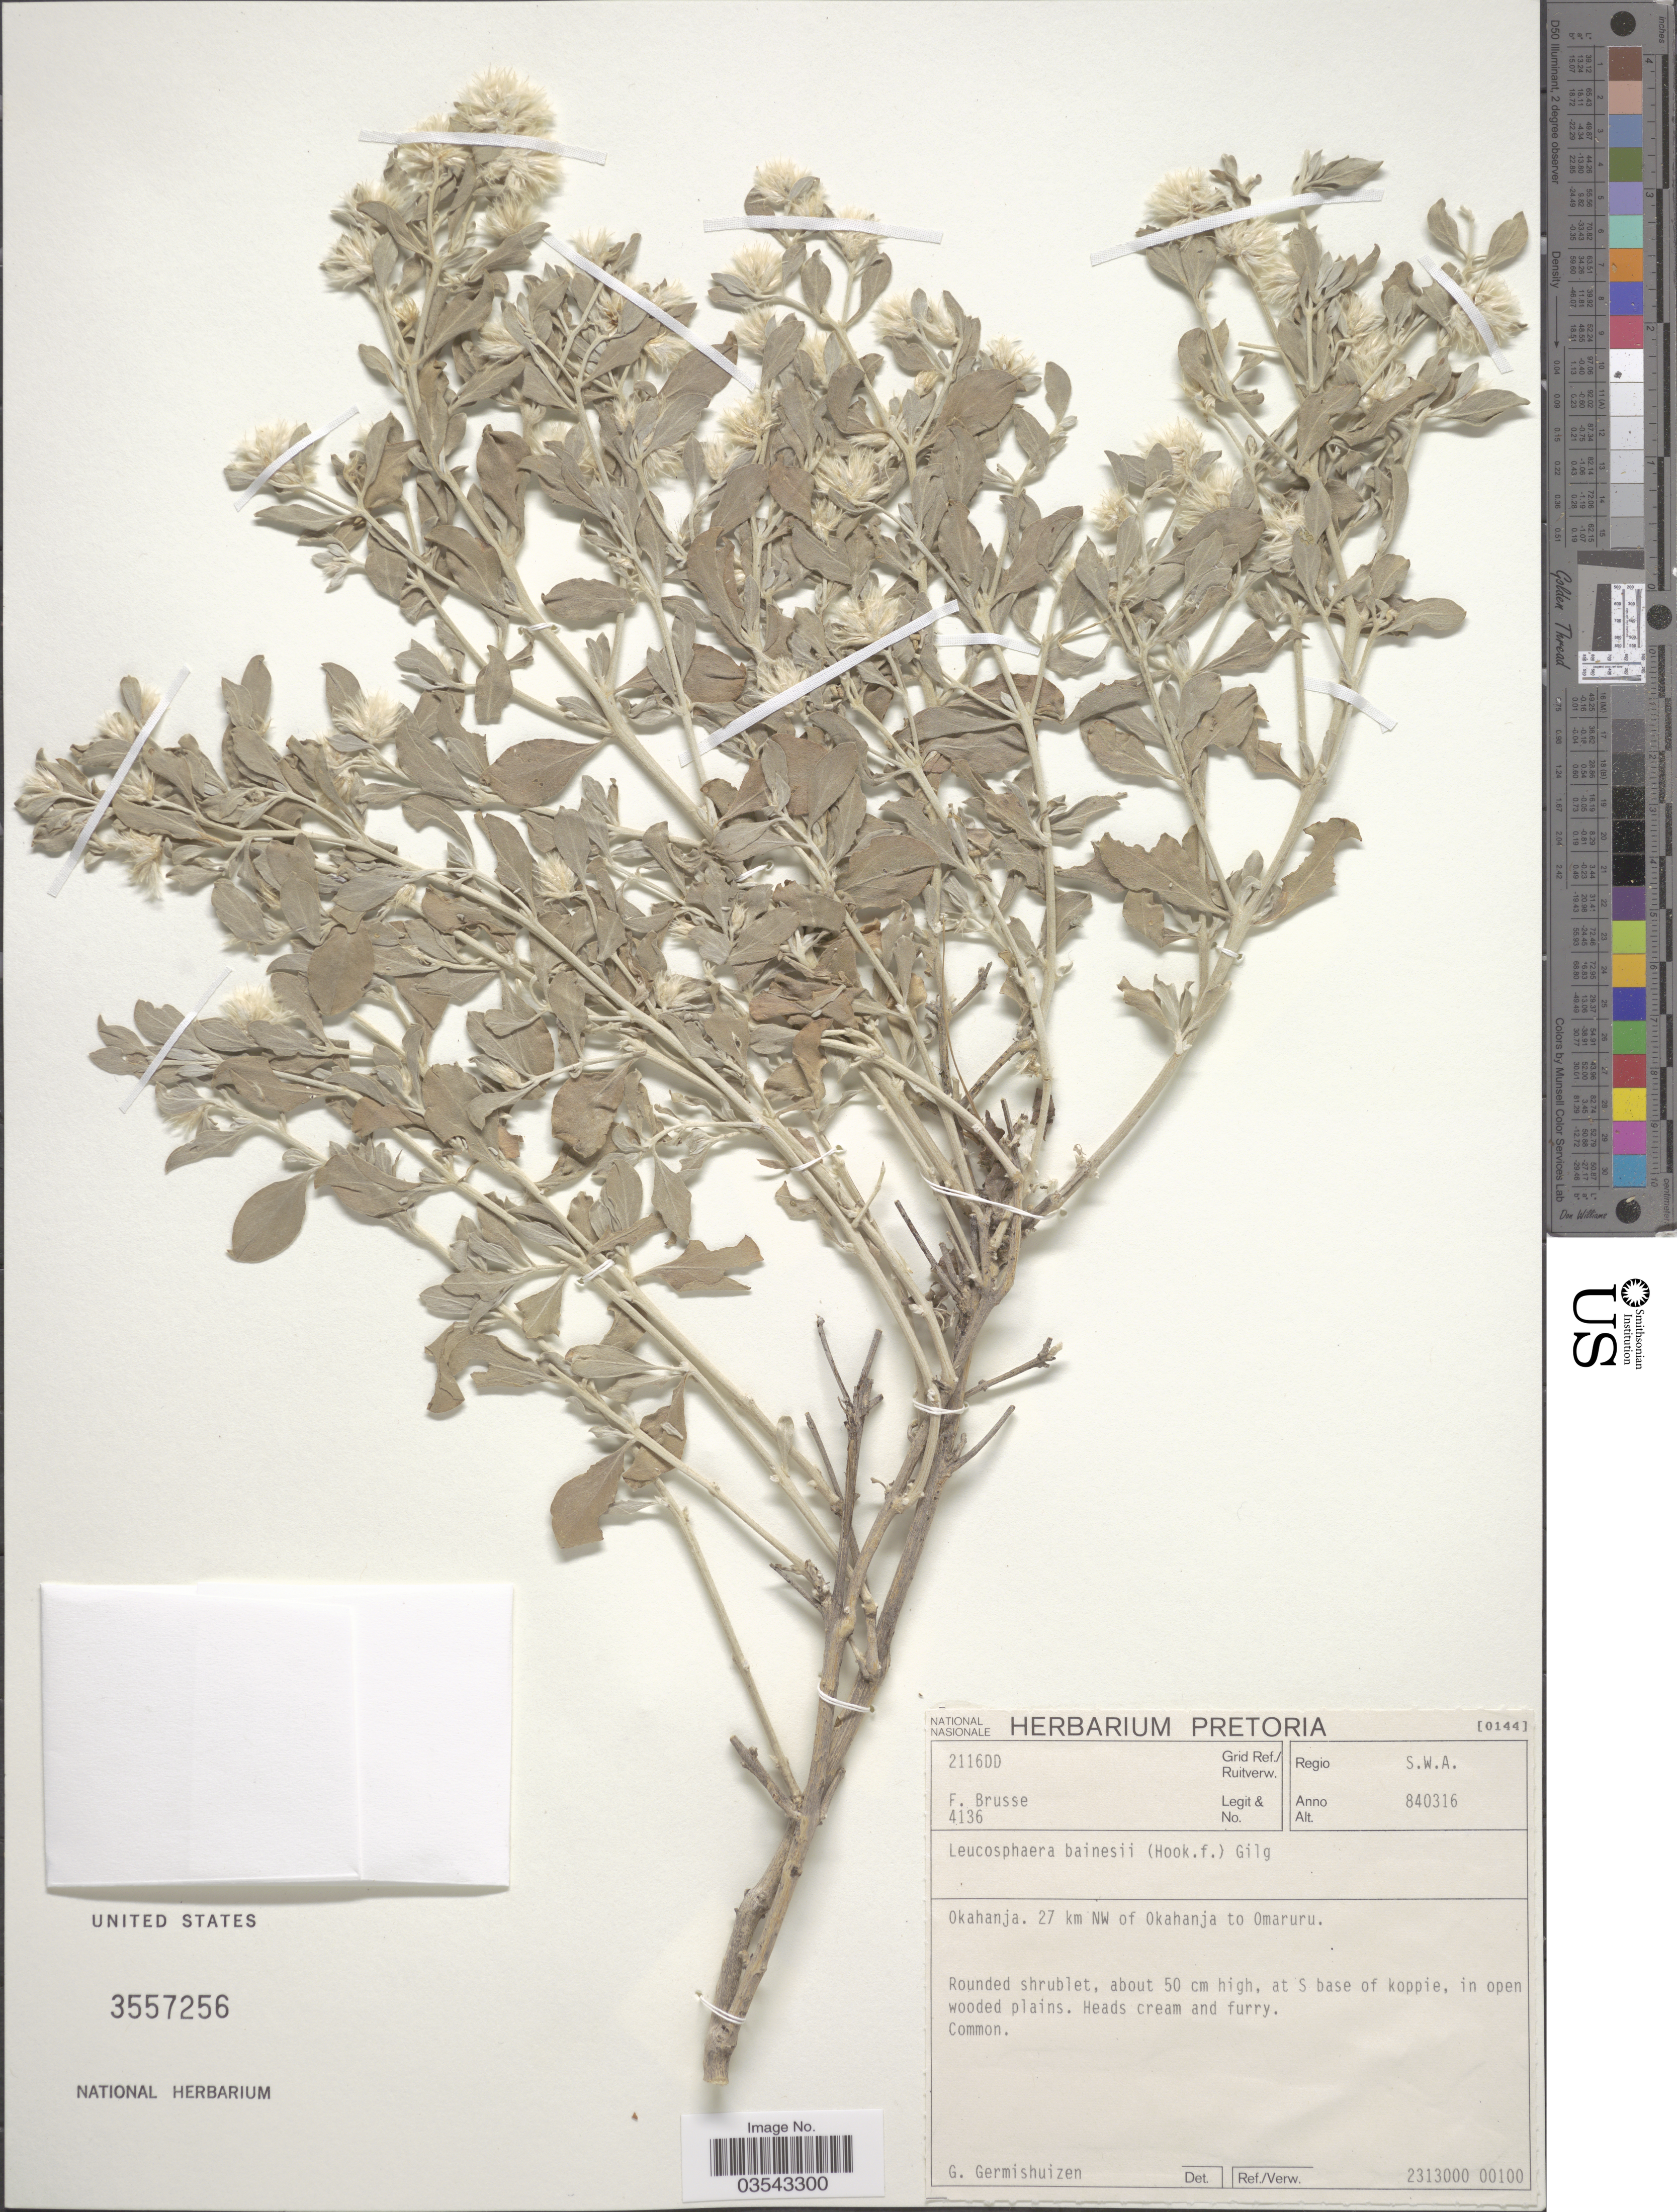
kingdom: Plantae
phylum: Tracheophyta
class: Magnoliopsida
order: Caryophyllales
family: Amaranthaceae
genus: Leucosphaera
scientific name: Leucosphaera bainesii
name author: Gilg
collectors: F. A. Brusse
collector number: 4136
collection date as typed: Transcribed d/m/y: 16/3/84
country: Namibia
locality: Regio S.W.A. Grid Ref./Ruitverw. 2116DD. Okahanja. 27 km NW of Okahanja to Omaruru.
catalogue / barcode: US 3557256